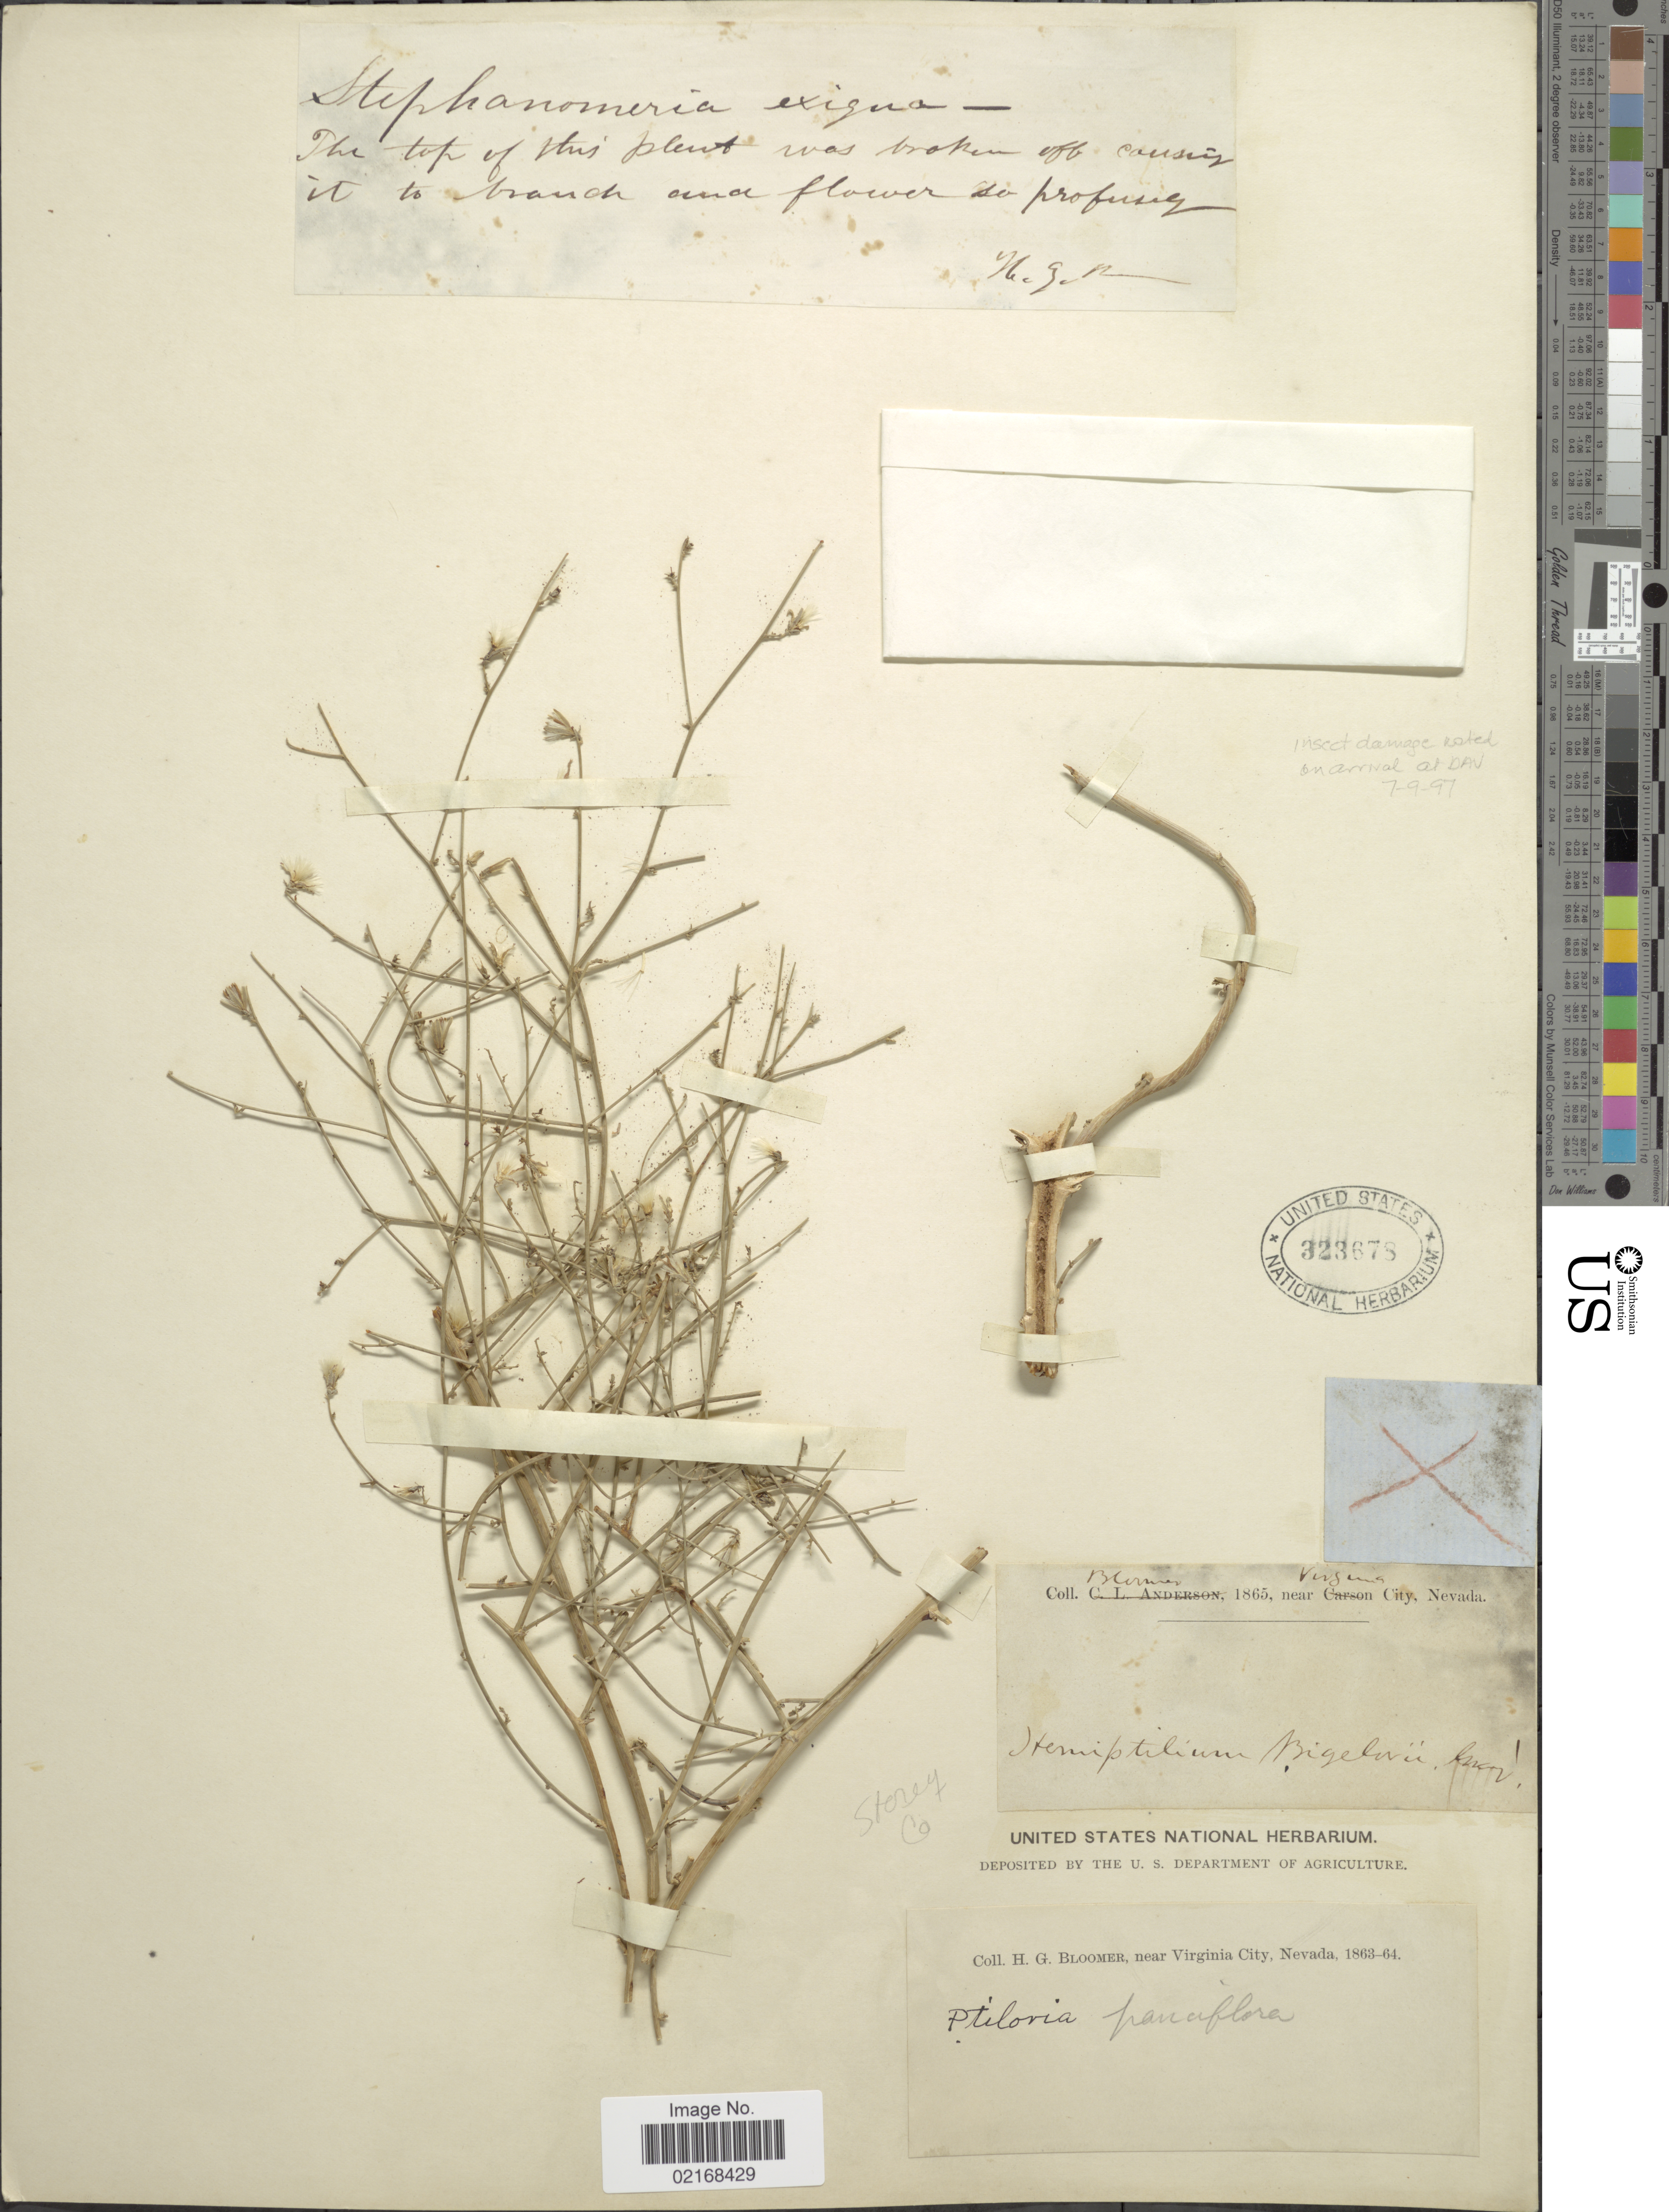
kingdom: Plantae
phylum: Tracheophyta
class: Magnoliopsida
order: Asterales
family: Asteraceae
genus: Stephanomeria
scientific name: Stephanomeria pauciflora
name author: (Torr.) A. Nelson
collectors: H. Bloomer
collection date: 1863/1864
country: United States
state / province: Nevada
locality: Near Virginia City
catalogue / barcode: US 323678